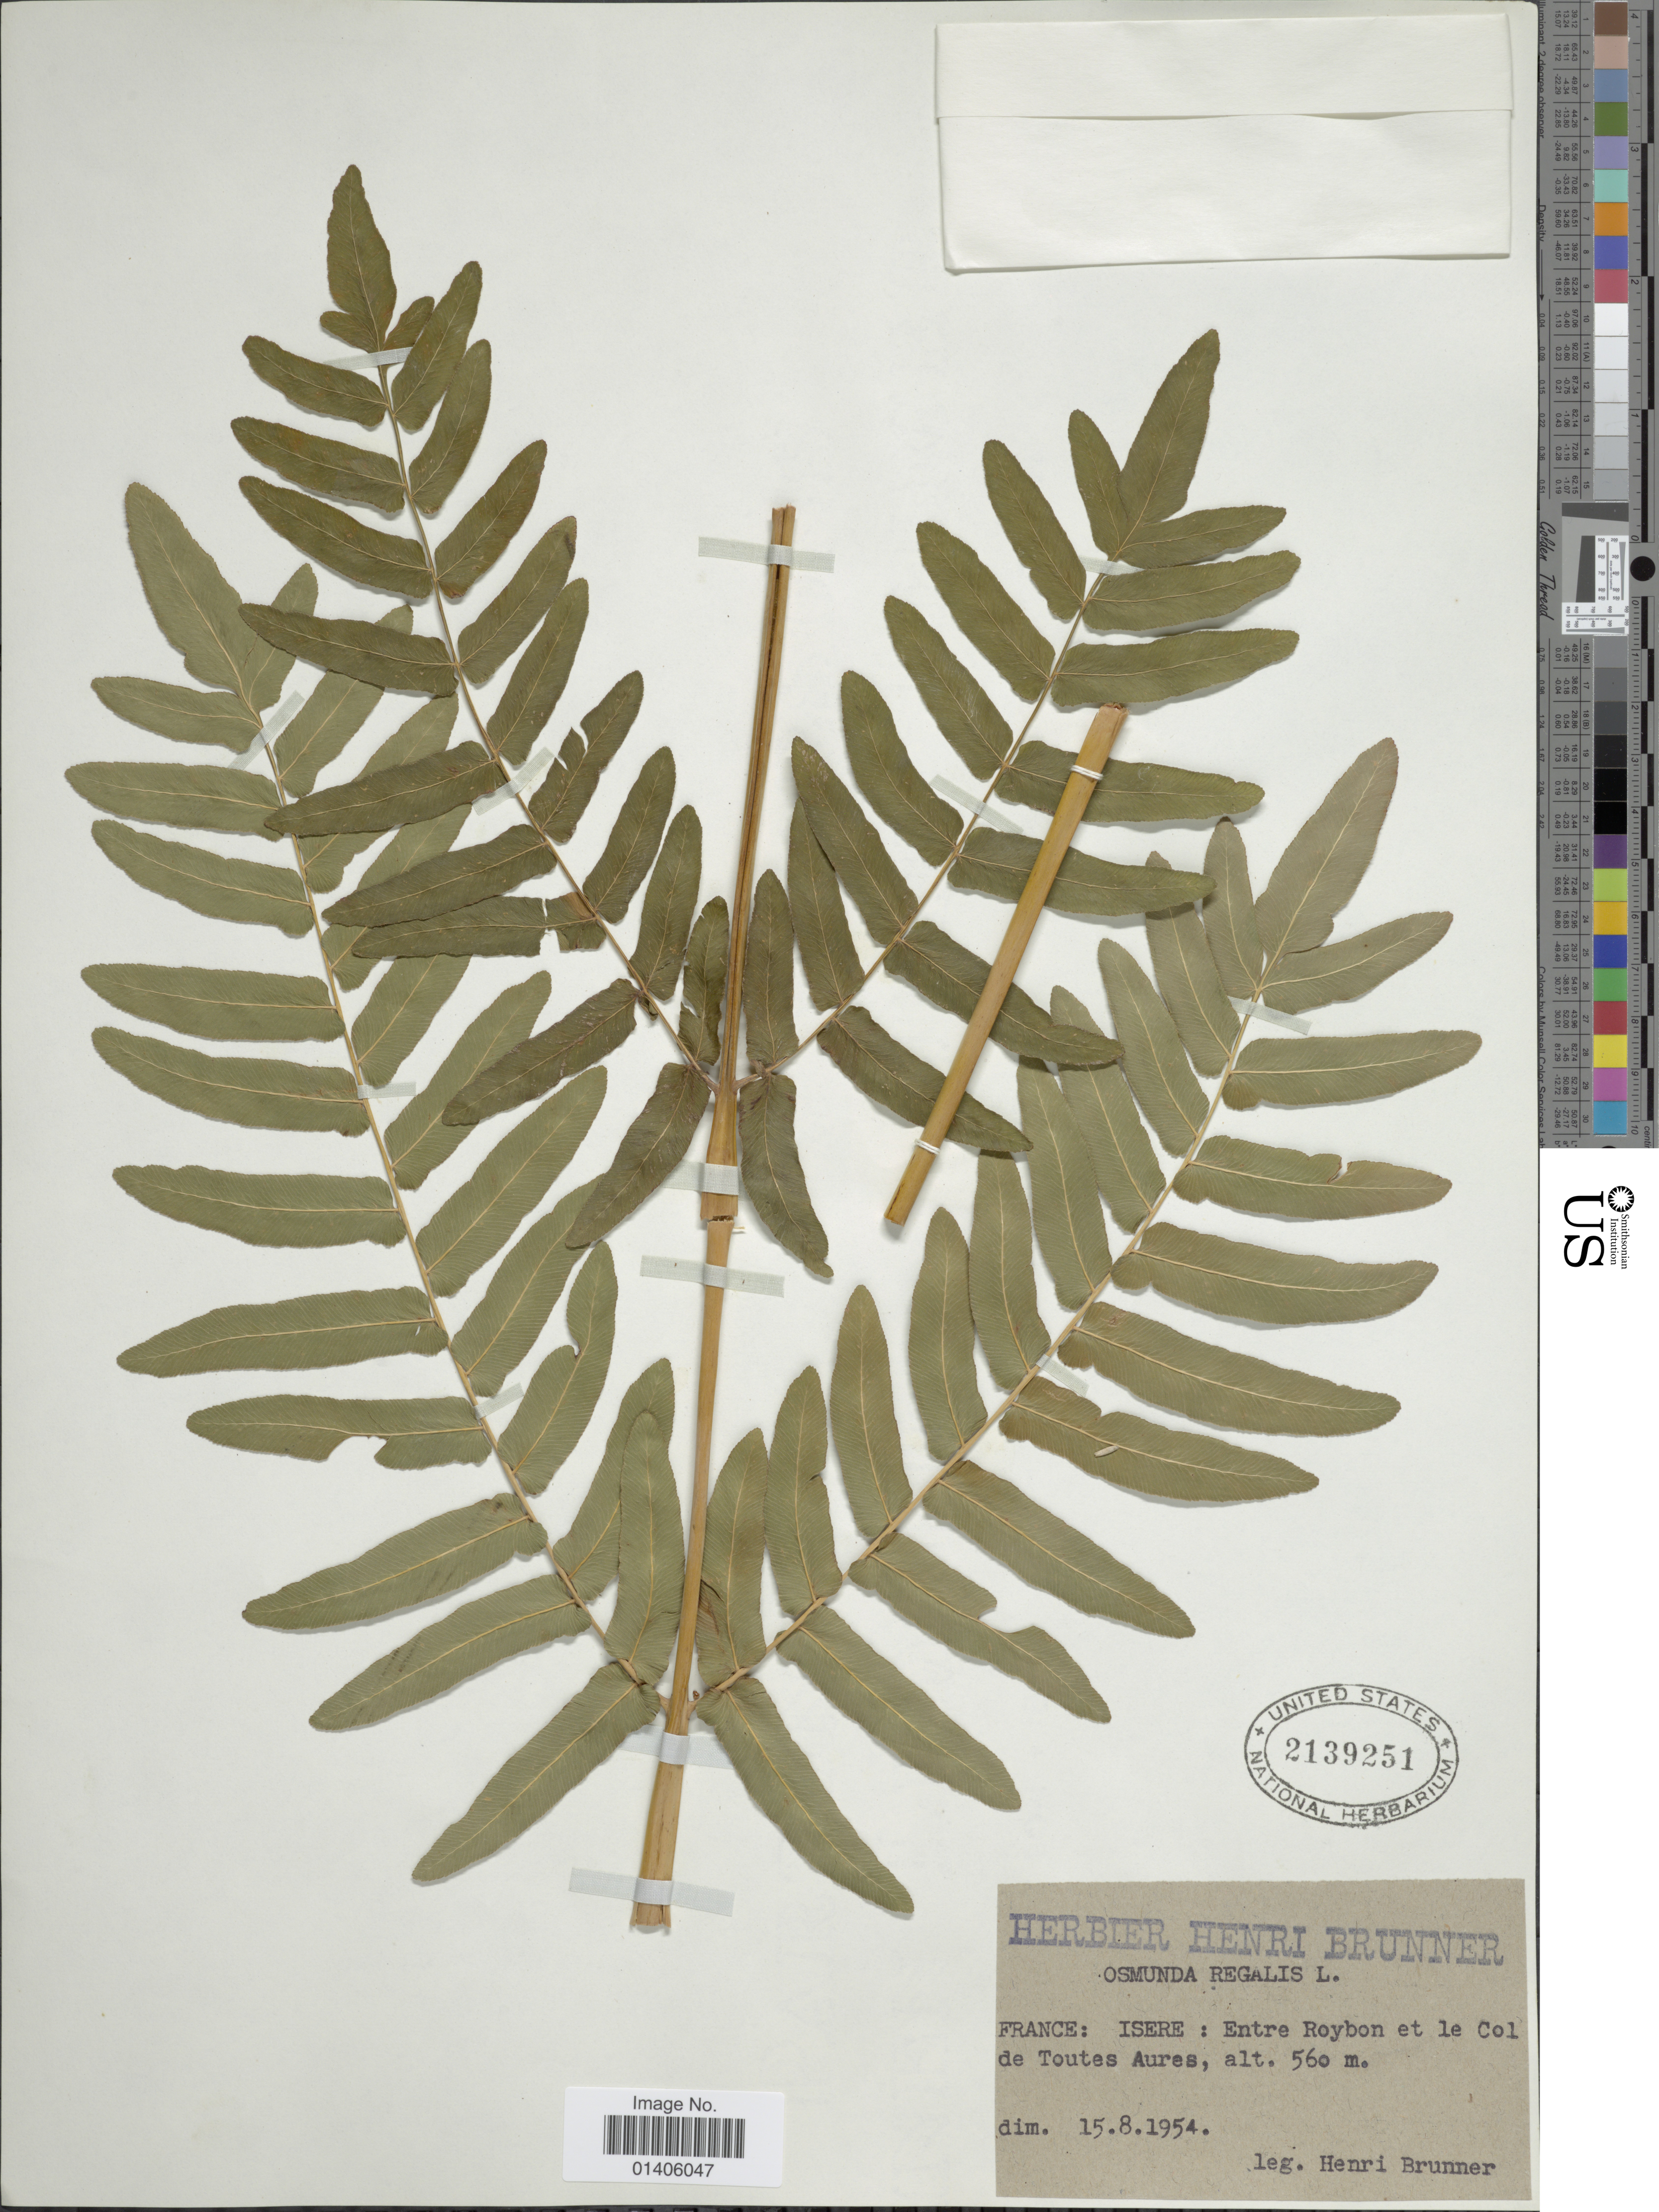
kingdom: Plantae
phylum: Tracheophyta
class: Polypodiopsida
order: Osmundales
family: Osmundaceae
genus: Osmunda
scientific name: Osmunda regalis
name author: L.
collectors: H. Brunner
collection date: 1954-08-15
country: France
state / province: Auvergne-Rhône-Alpes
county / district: Isère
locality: Isere: Entre Roybon et le Col de Toutes Aures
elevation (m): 560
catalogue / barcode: US 2139251